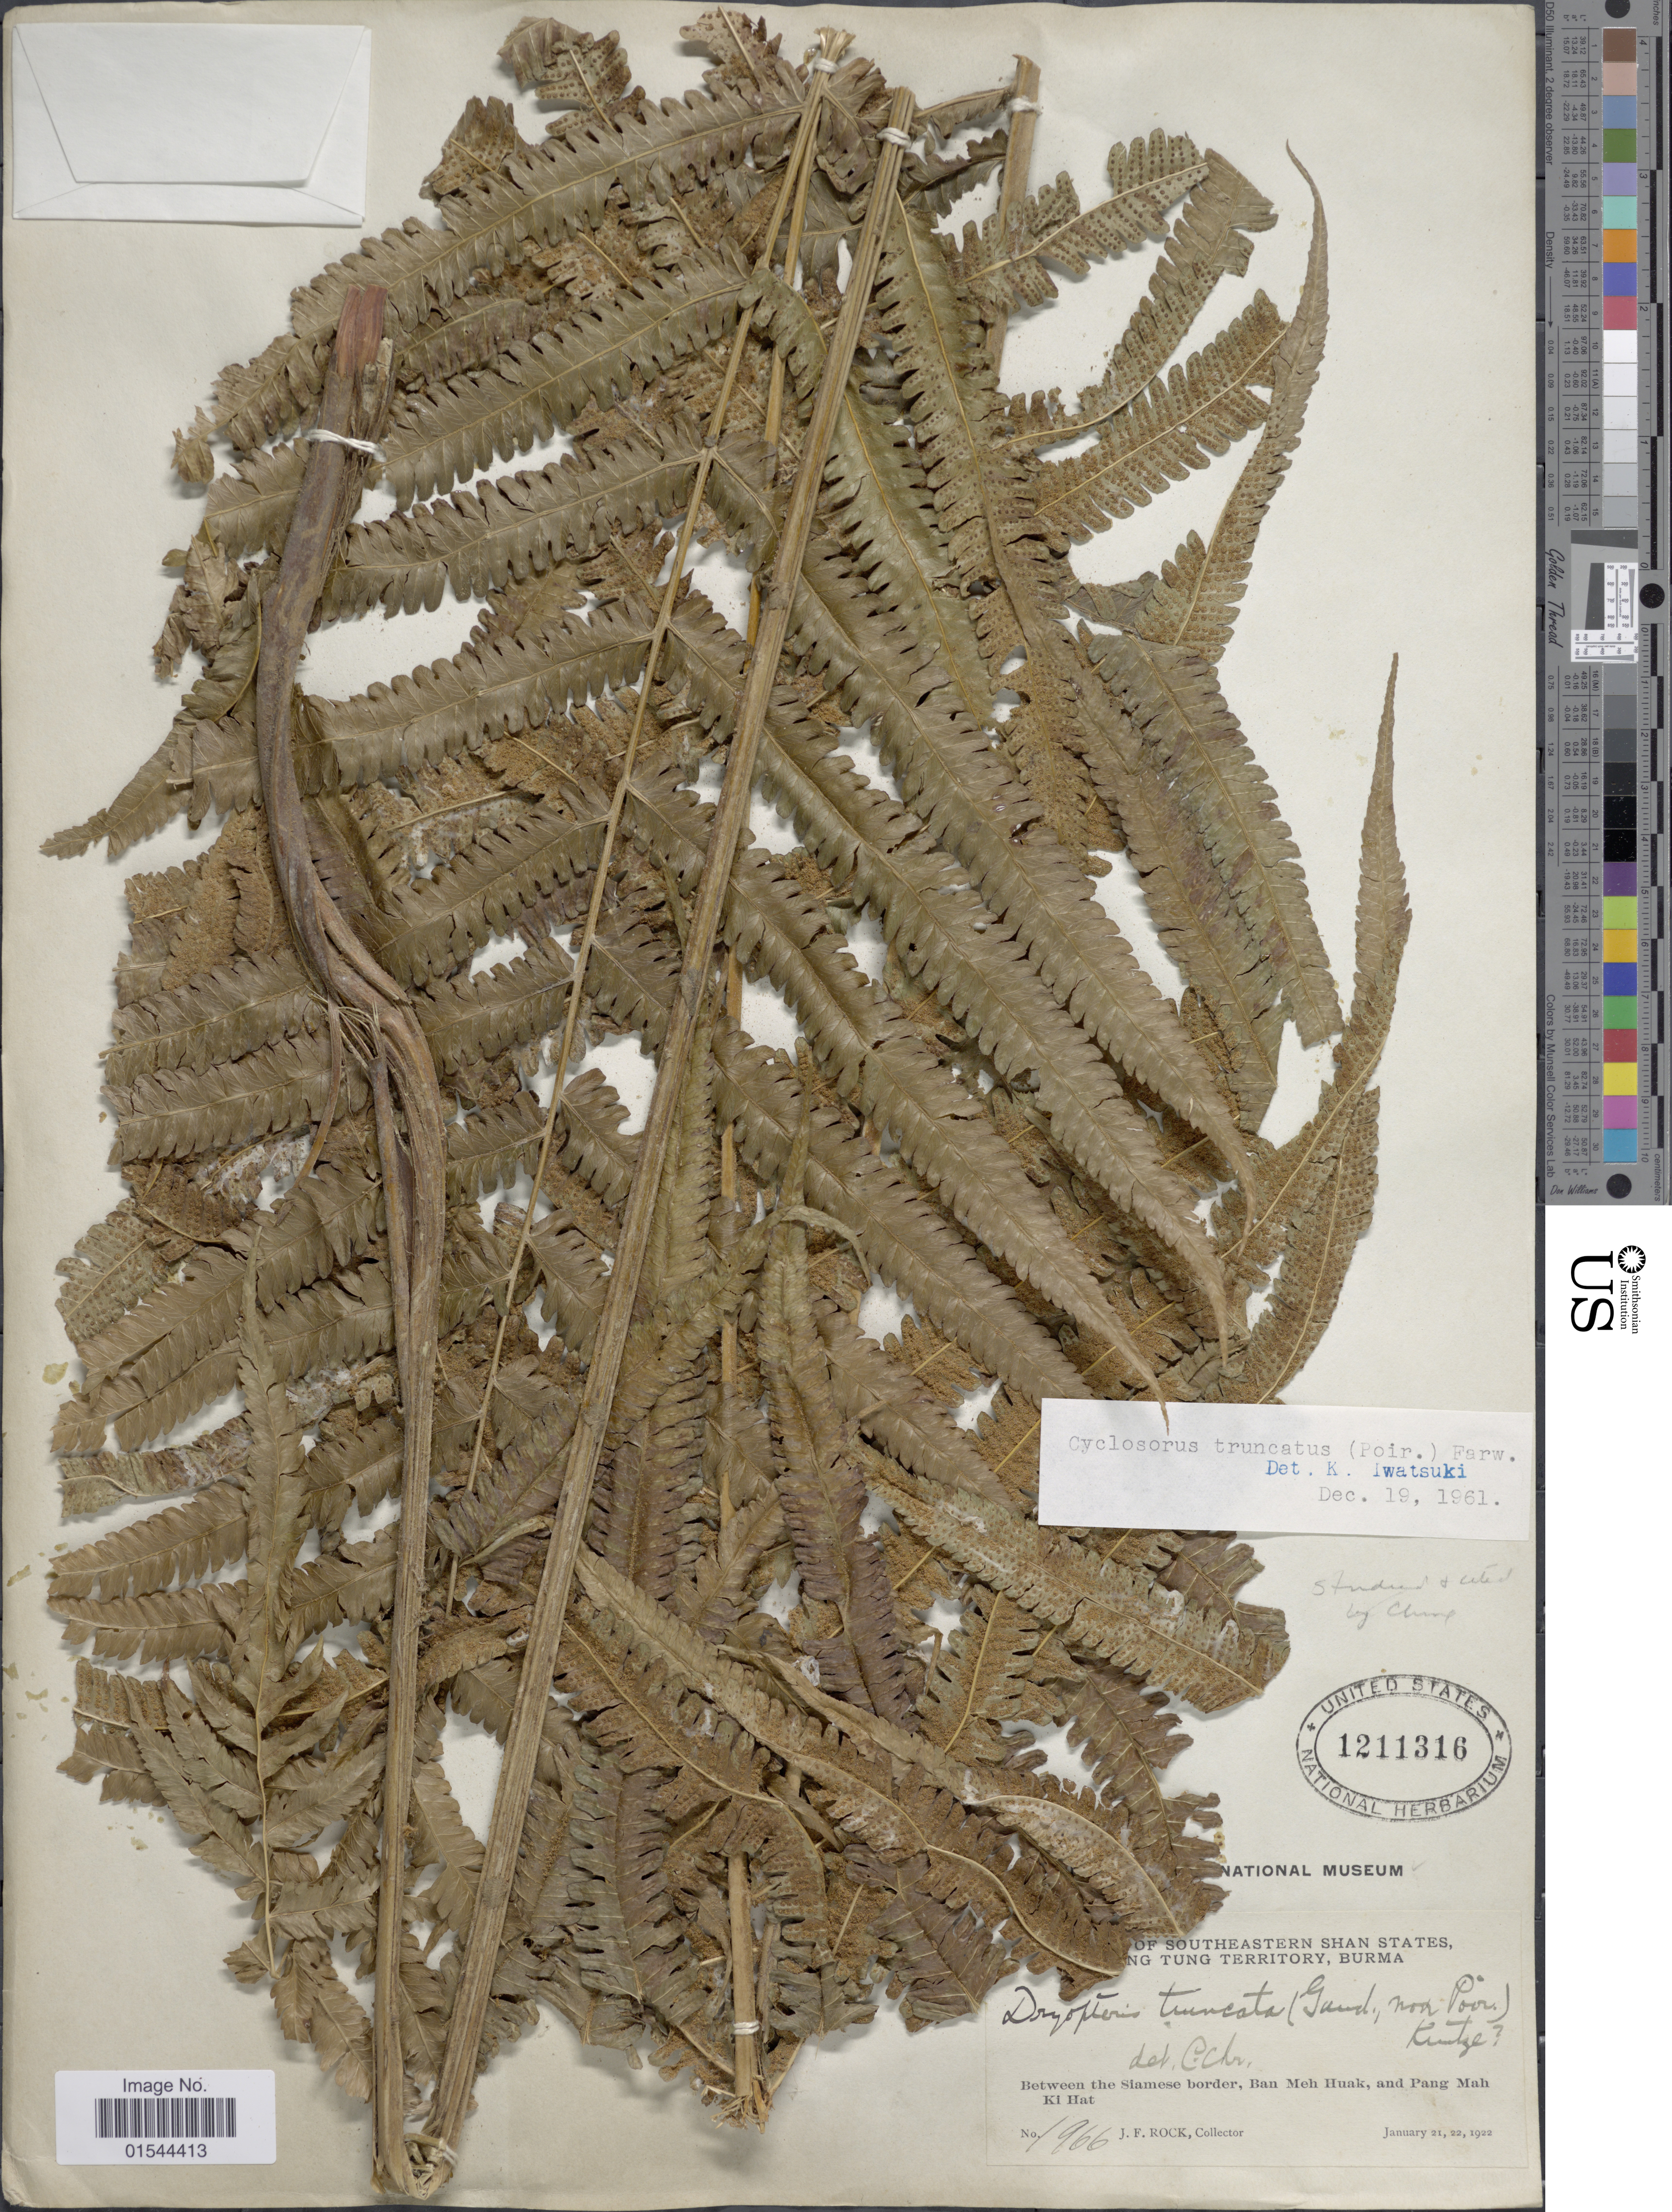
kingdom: Plantae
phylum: Tracheophyta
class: Polypodiopsida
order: Polypodiales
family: Thelypteridaceae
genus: Pneumatopteris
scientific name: Pneumatopteris truncata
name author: (Poir.) Holttum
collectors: J. Rock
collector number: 1966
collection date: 1922-01-21/1922-01-22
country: Myanmar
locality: Southeastern Shan States, [illegible text] Tung Territory , Burma, between the Siamese border, Ban Meh Huak, and Pang Mah Ki Hat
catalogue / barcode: US 1211316